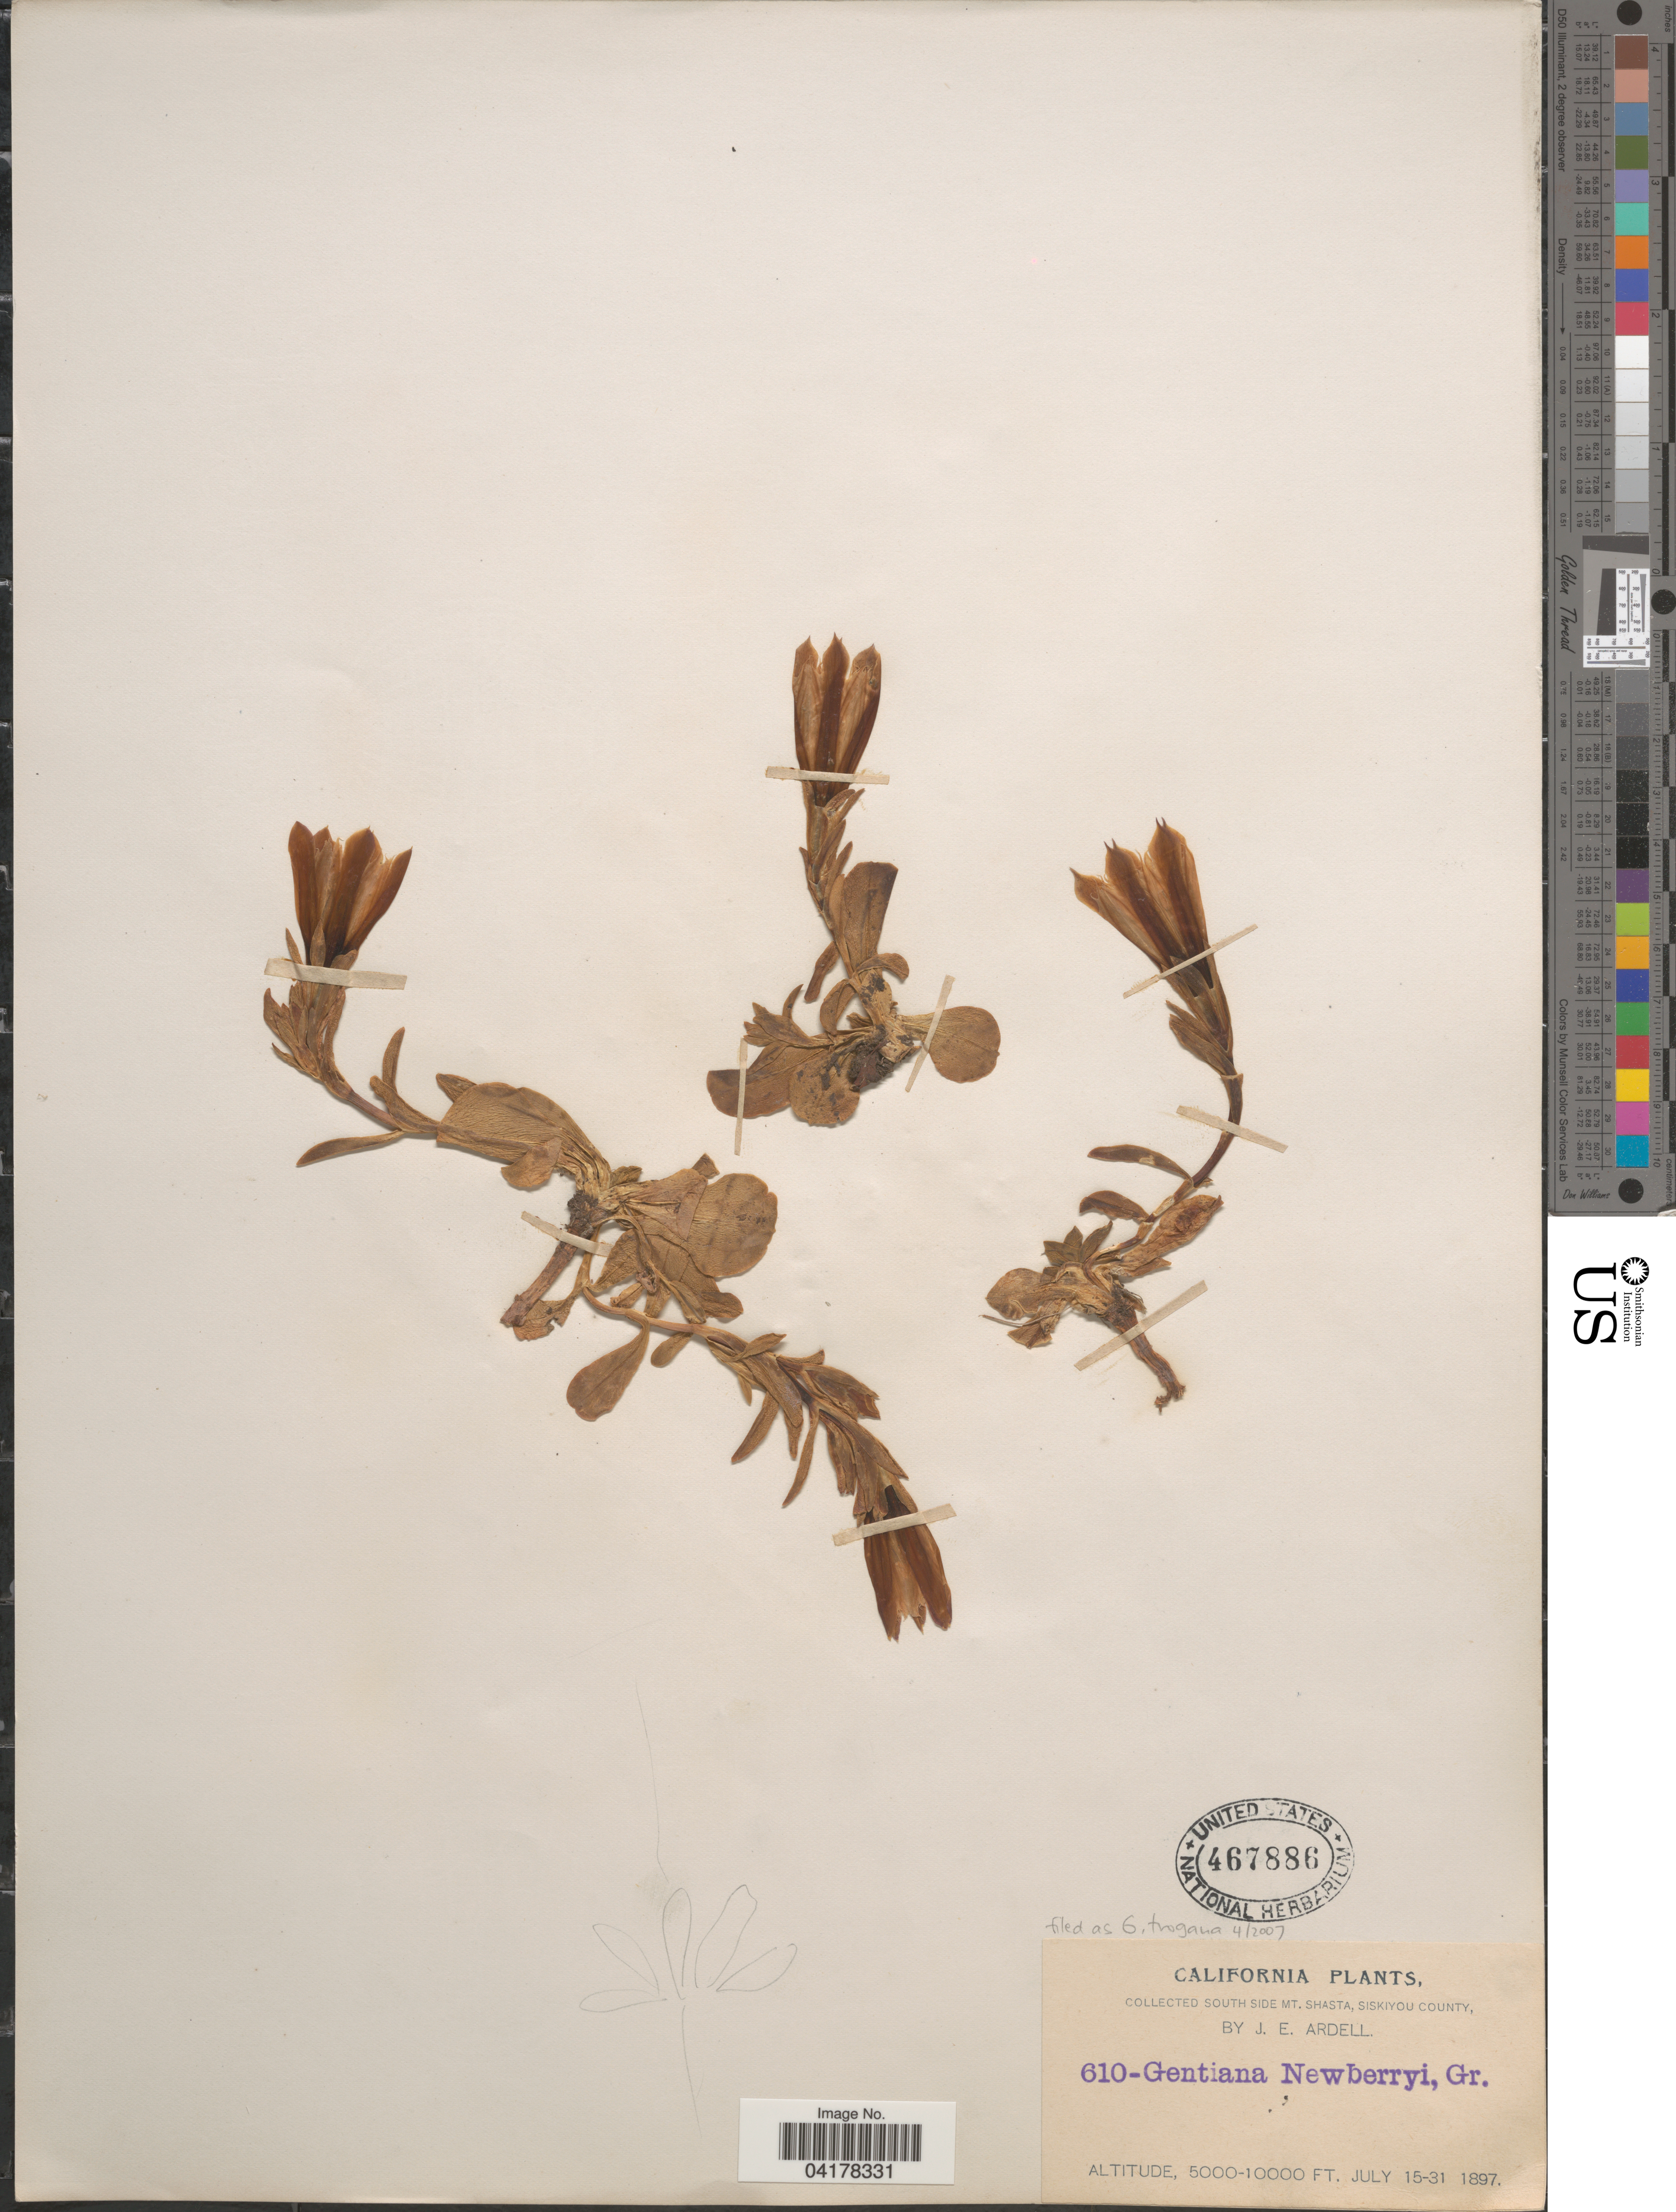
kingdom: Plantae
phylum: Tracheophyta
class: Magnoliopsida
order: Gentianales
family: Gentianaceae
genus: Gentiana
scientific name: Gentiana newberryi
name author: A. Gray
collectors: J. Ardell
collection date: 1897-07-15/1897-07-31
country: United States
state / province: California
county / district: Siskiyou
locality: South side Mt. Shasta, Siskiyou County.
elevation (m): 1524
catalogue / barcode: US 467886